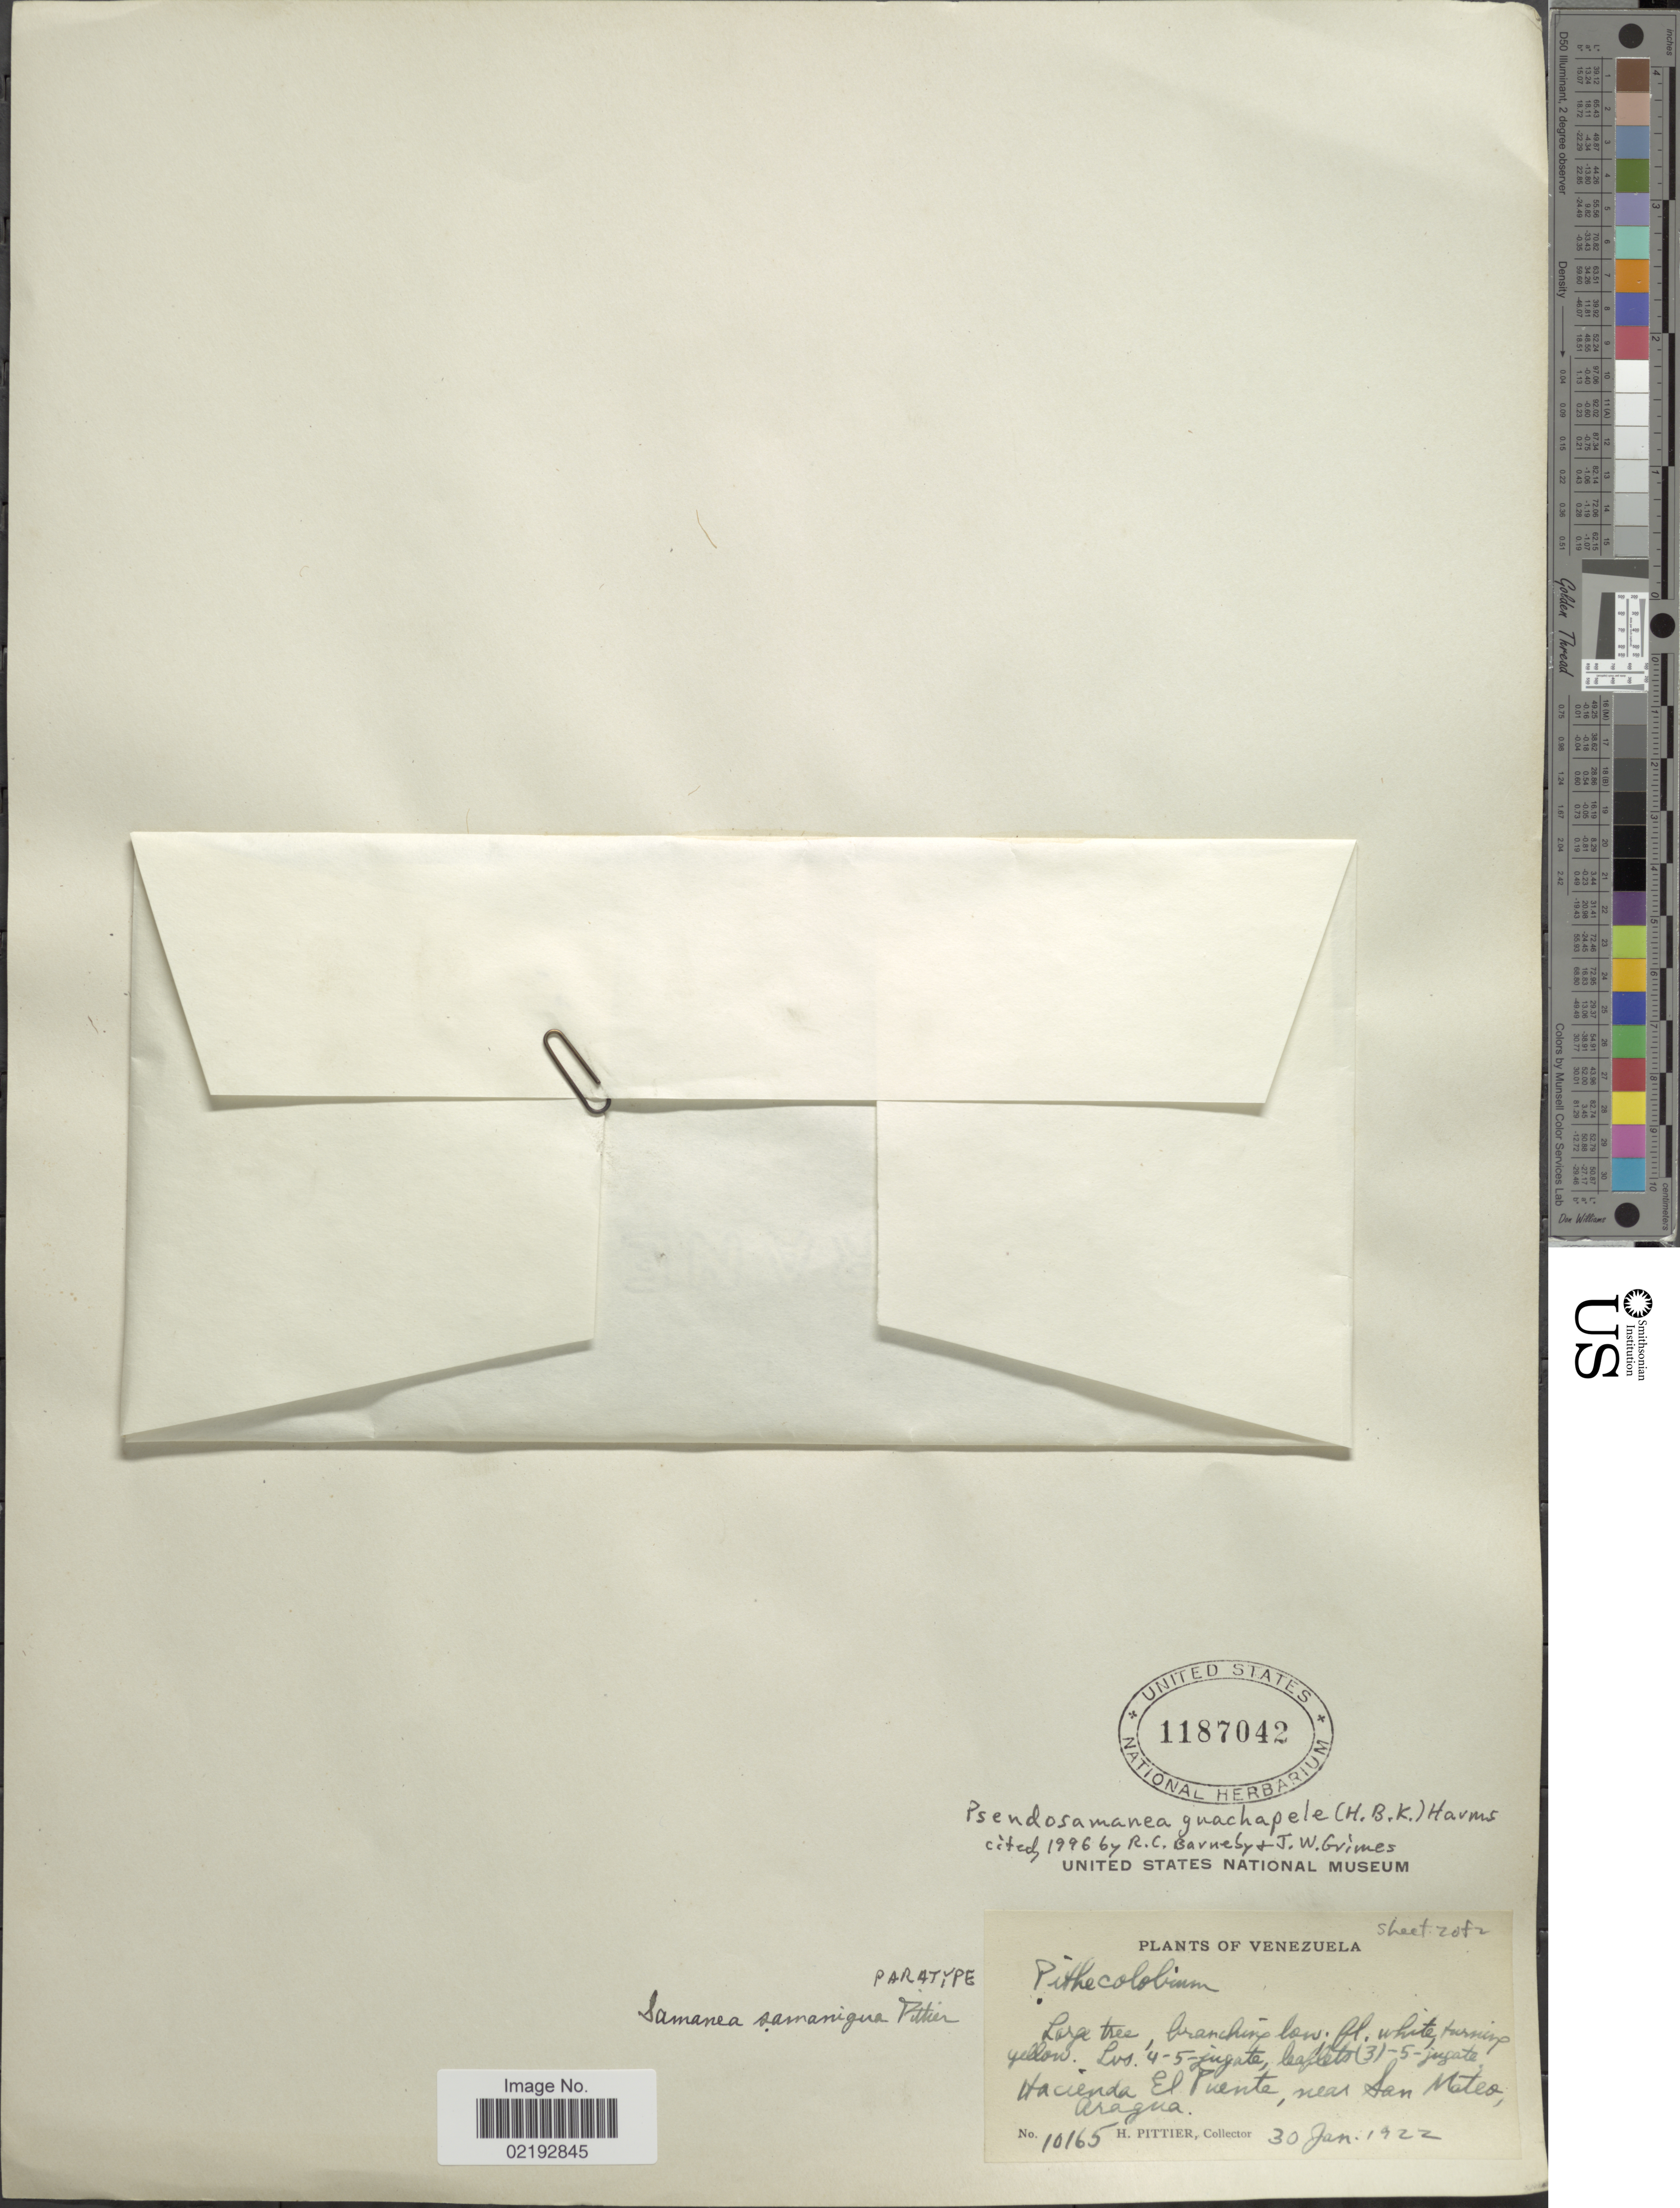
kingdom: Plantae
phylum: Tracheophyta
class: Magnoliopsida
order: Fabales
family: Fabaceae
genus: Pseudosamanea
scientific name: Pseudosamanea guachapele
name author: (Kunth) Harms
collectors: H. F. Pittier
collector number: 10165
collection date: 1922-01-30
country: Venezuela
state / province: Aragua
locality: Hacienda El Puente, near San Mateo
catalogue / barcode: US 1187042